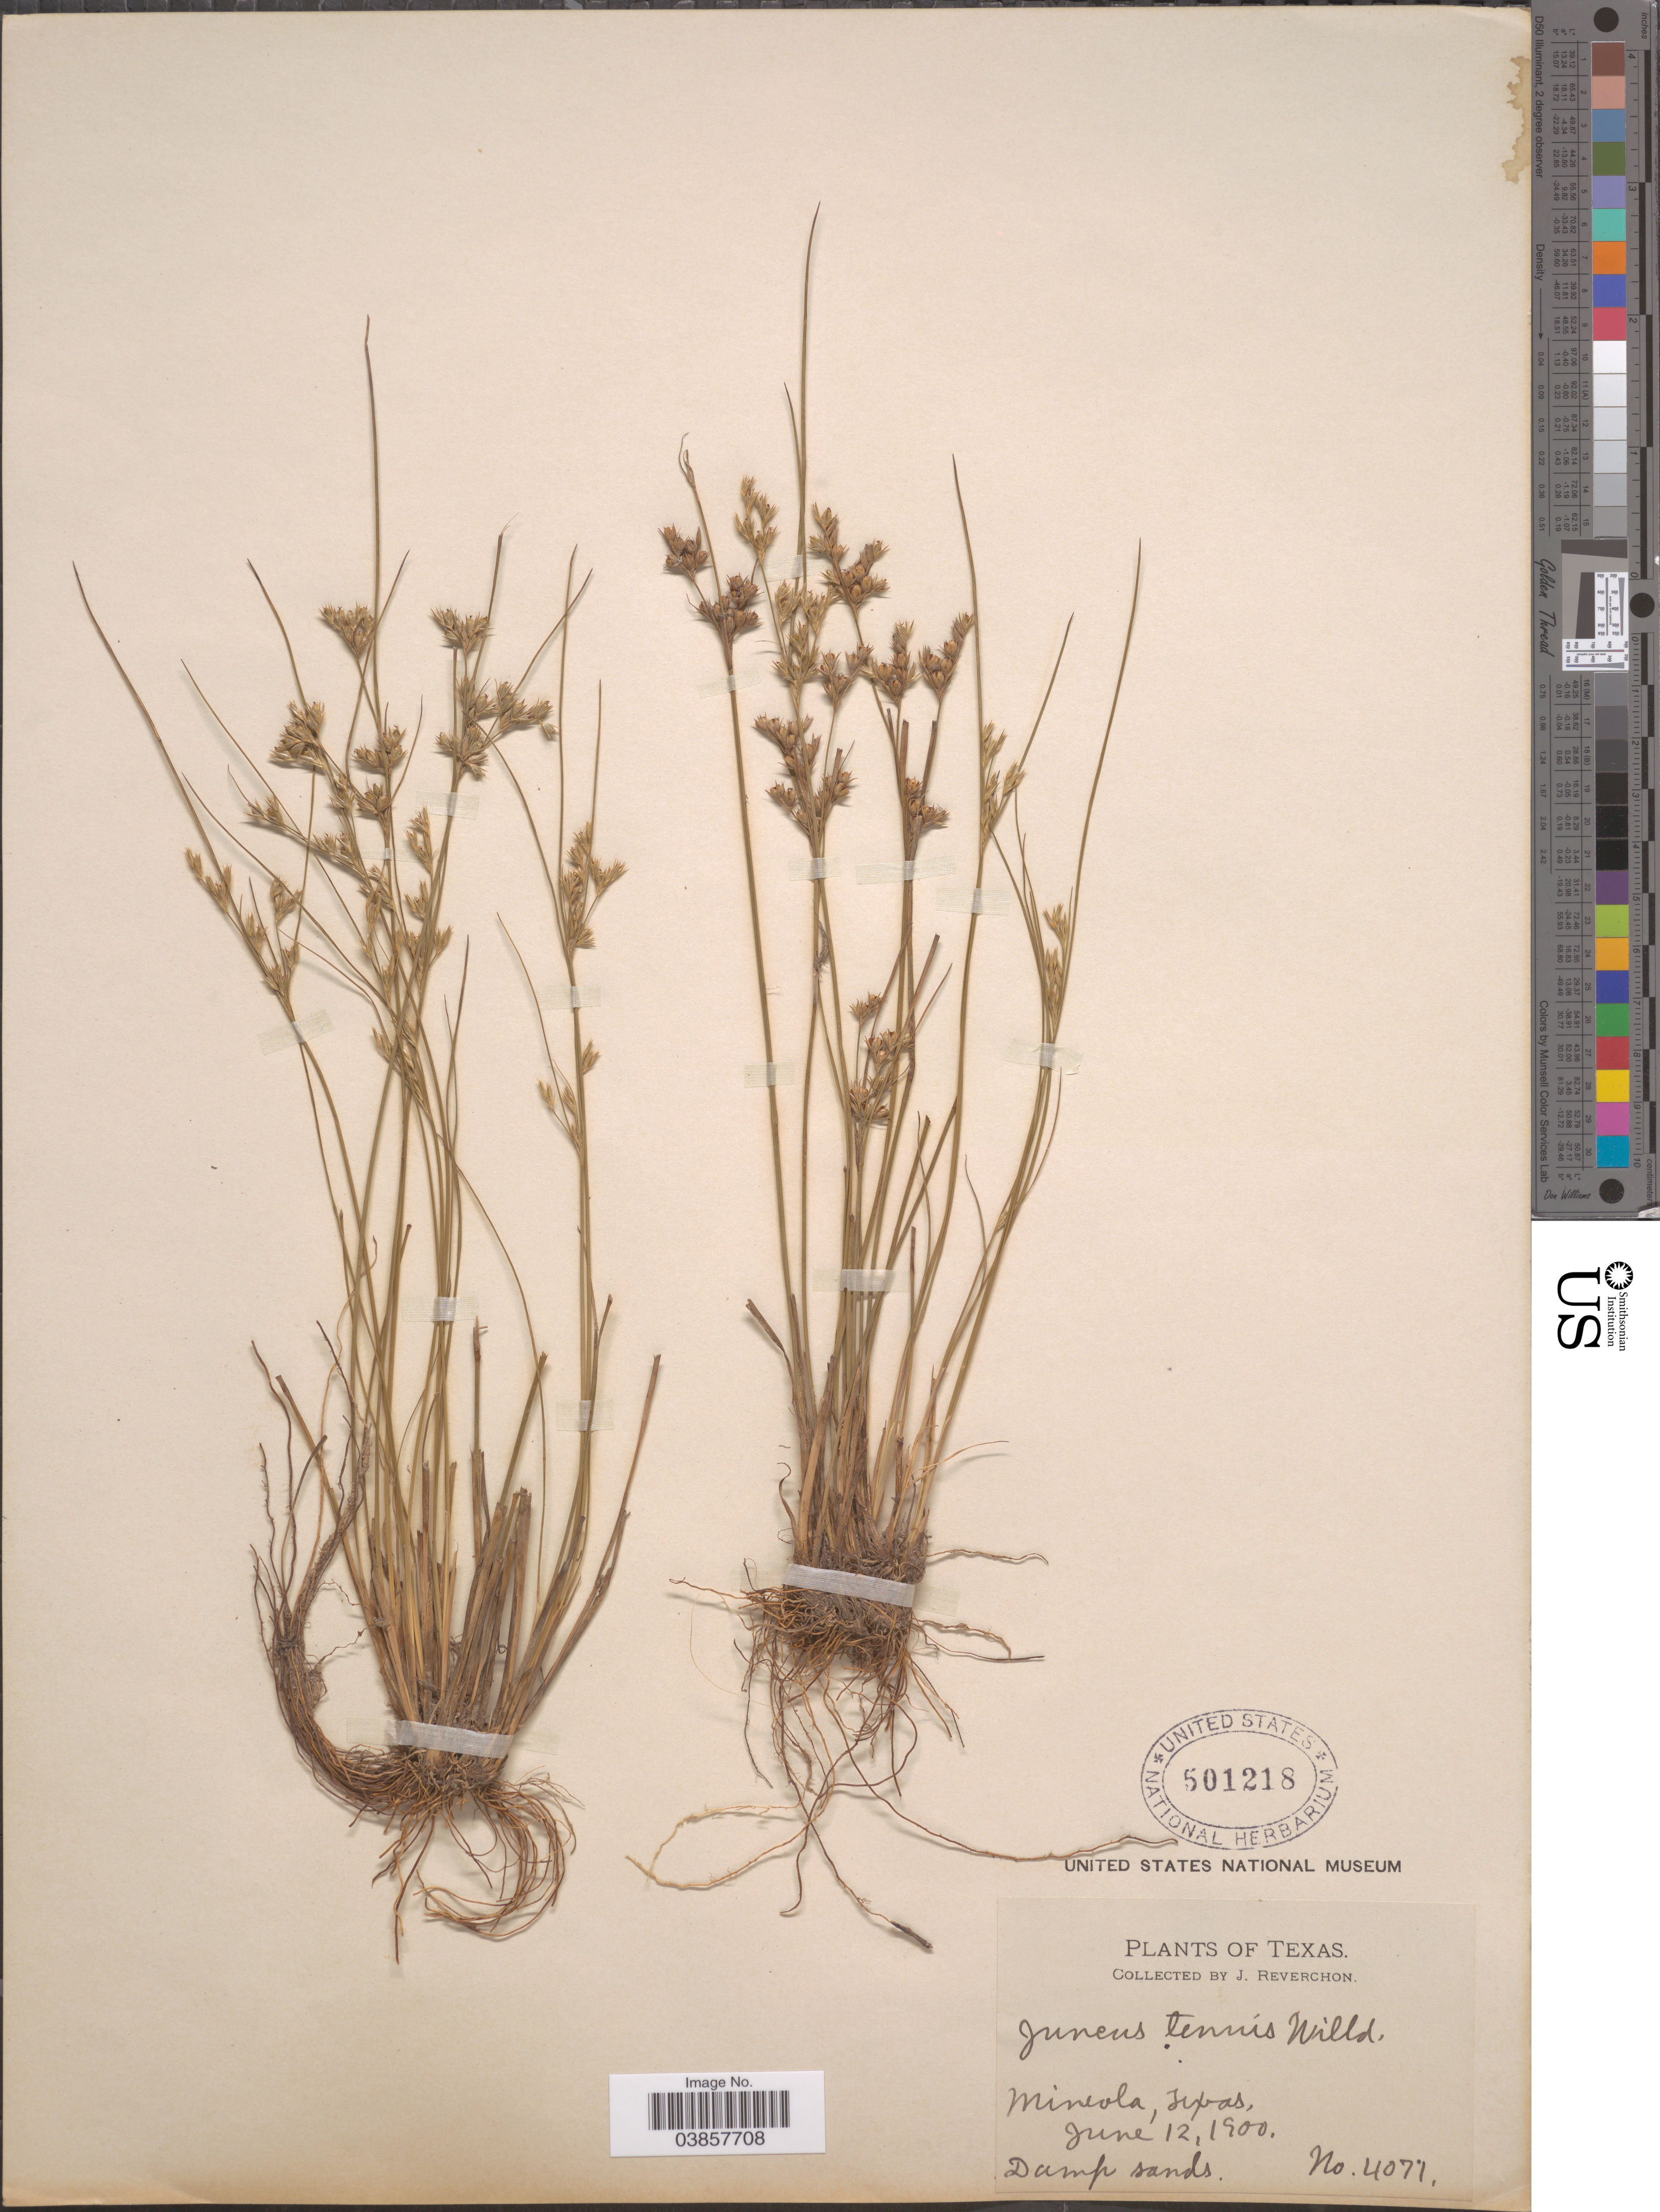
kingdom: Plantae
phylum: Tracheophyta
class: Liliopsida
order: Poales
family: Juncaceae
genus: Juncus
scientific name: Juncus tenuis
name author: Willd.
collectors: J. Reverchon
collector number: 4077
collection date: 1900-06-12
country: United States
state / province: Texas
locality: Mineola.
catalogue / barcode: US 501218